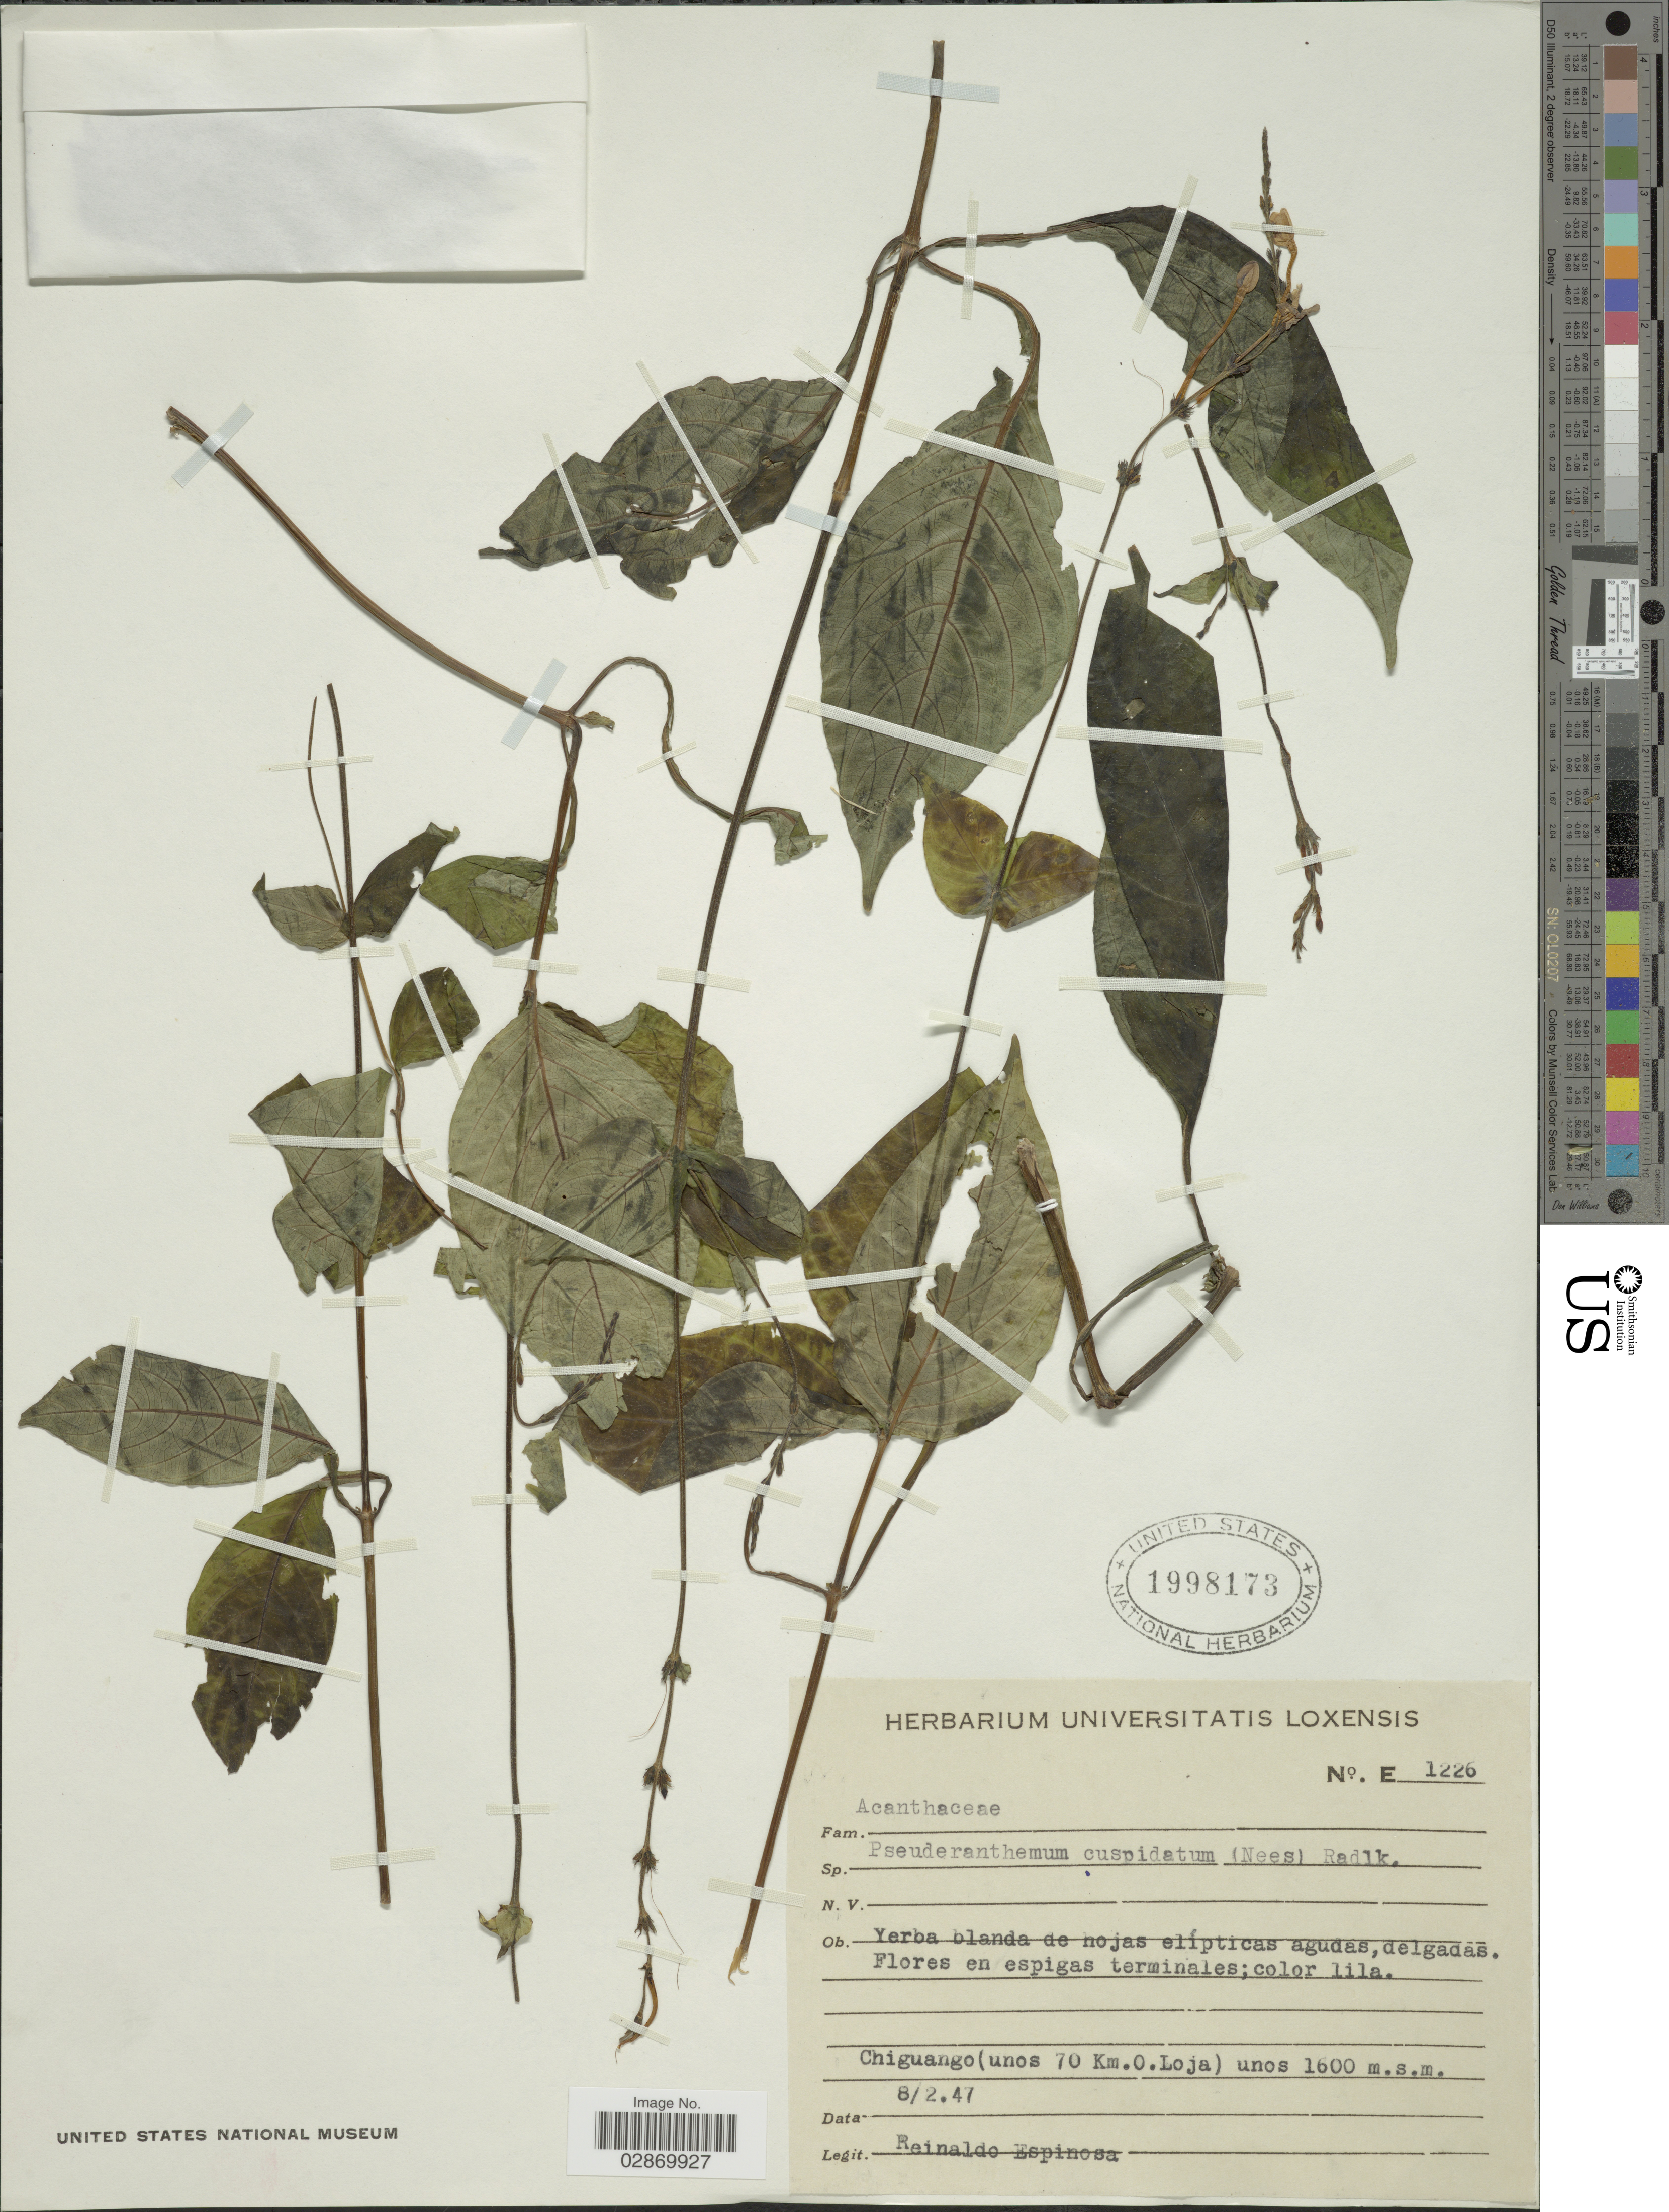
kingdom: Plantae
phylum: Tracheophyta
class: Magnoliopsida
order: Lamiales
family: Acanthaceae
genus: Pseuderanthemum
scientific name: Pseuderanthemum cuspidatum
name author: (Nees) Radlk. ex Lindau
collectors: R. Espinosa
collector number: E1226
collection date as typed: Transcribed d/m/y: 8/2/47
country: Ecuador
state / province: Loja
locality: Chiguango (unos 70 Km. O. Loja).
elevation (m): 1600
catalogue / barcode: US 1998173